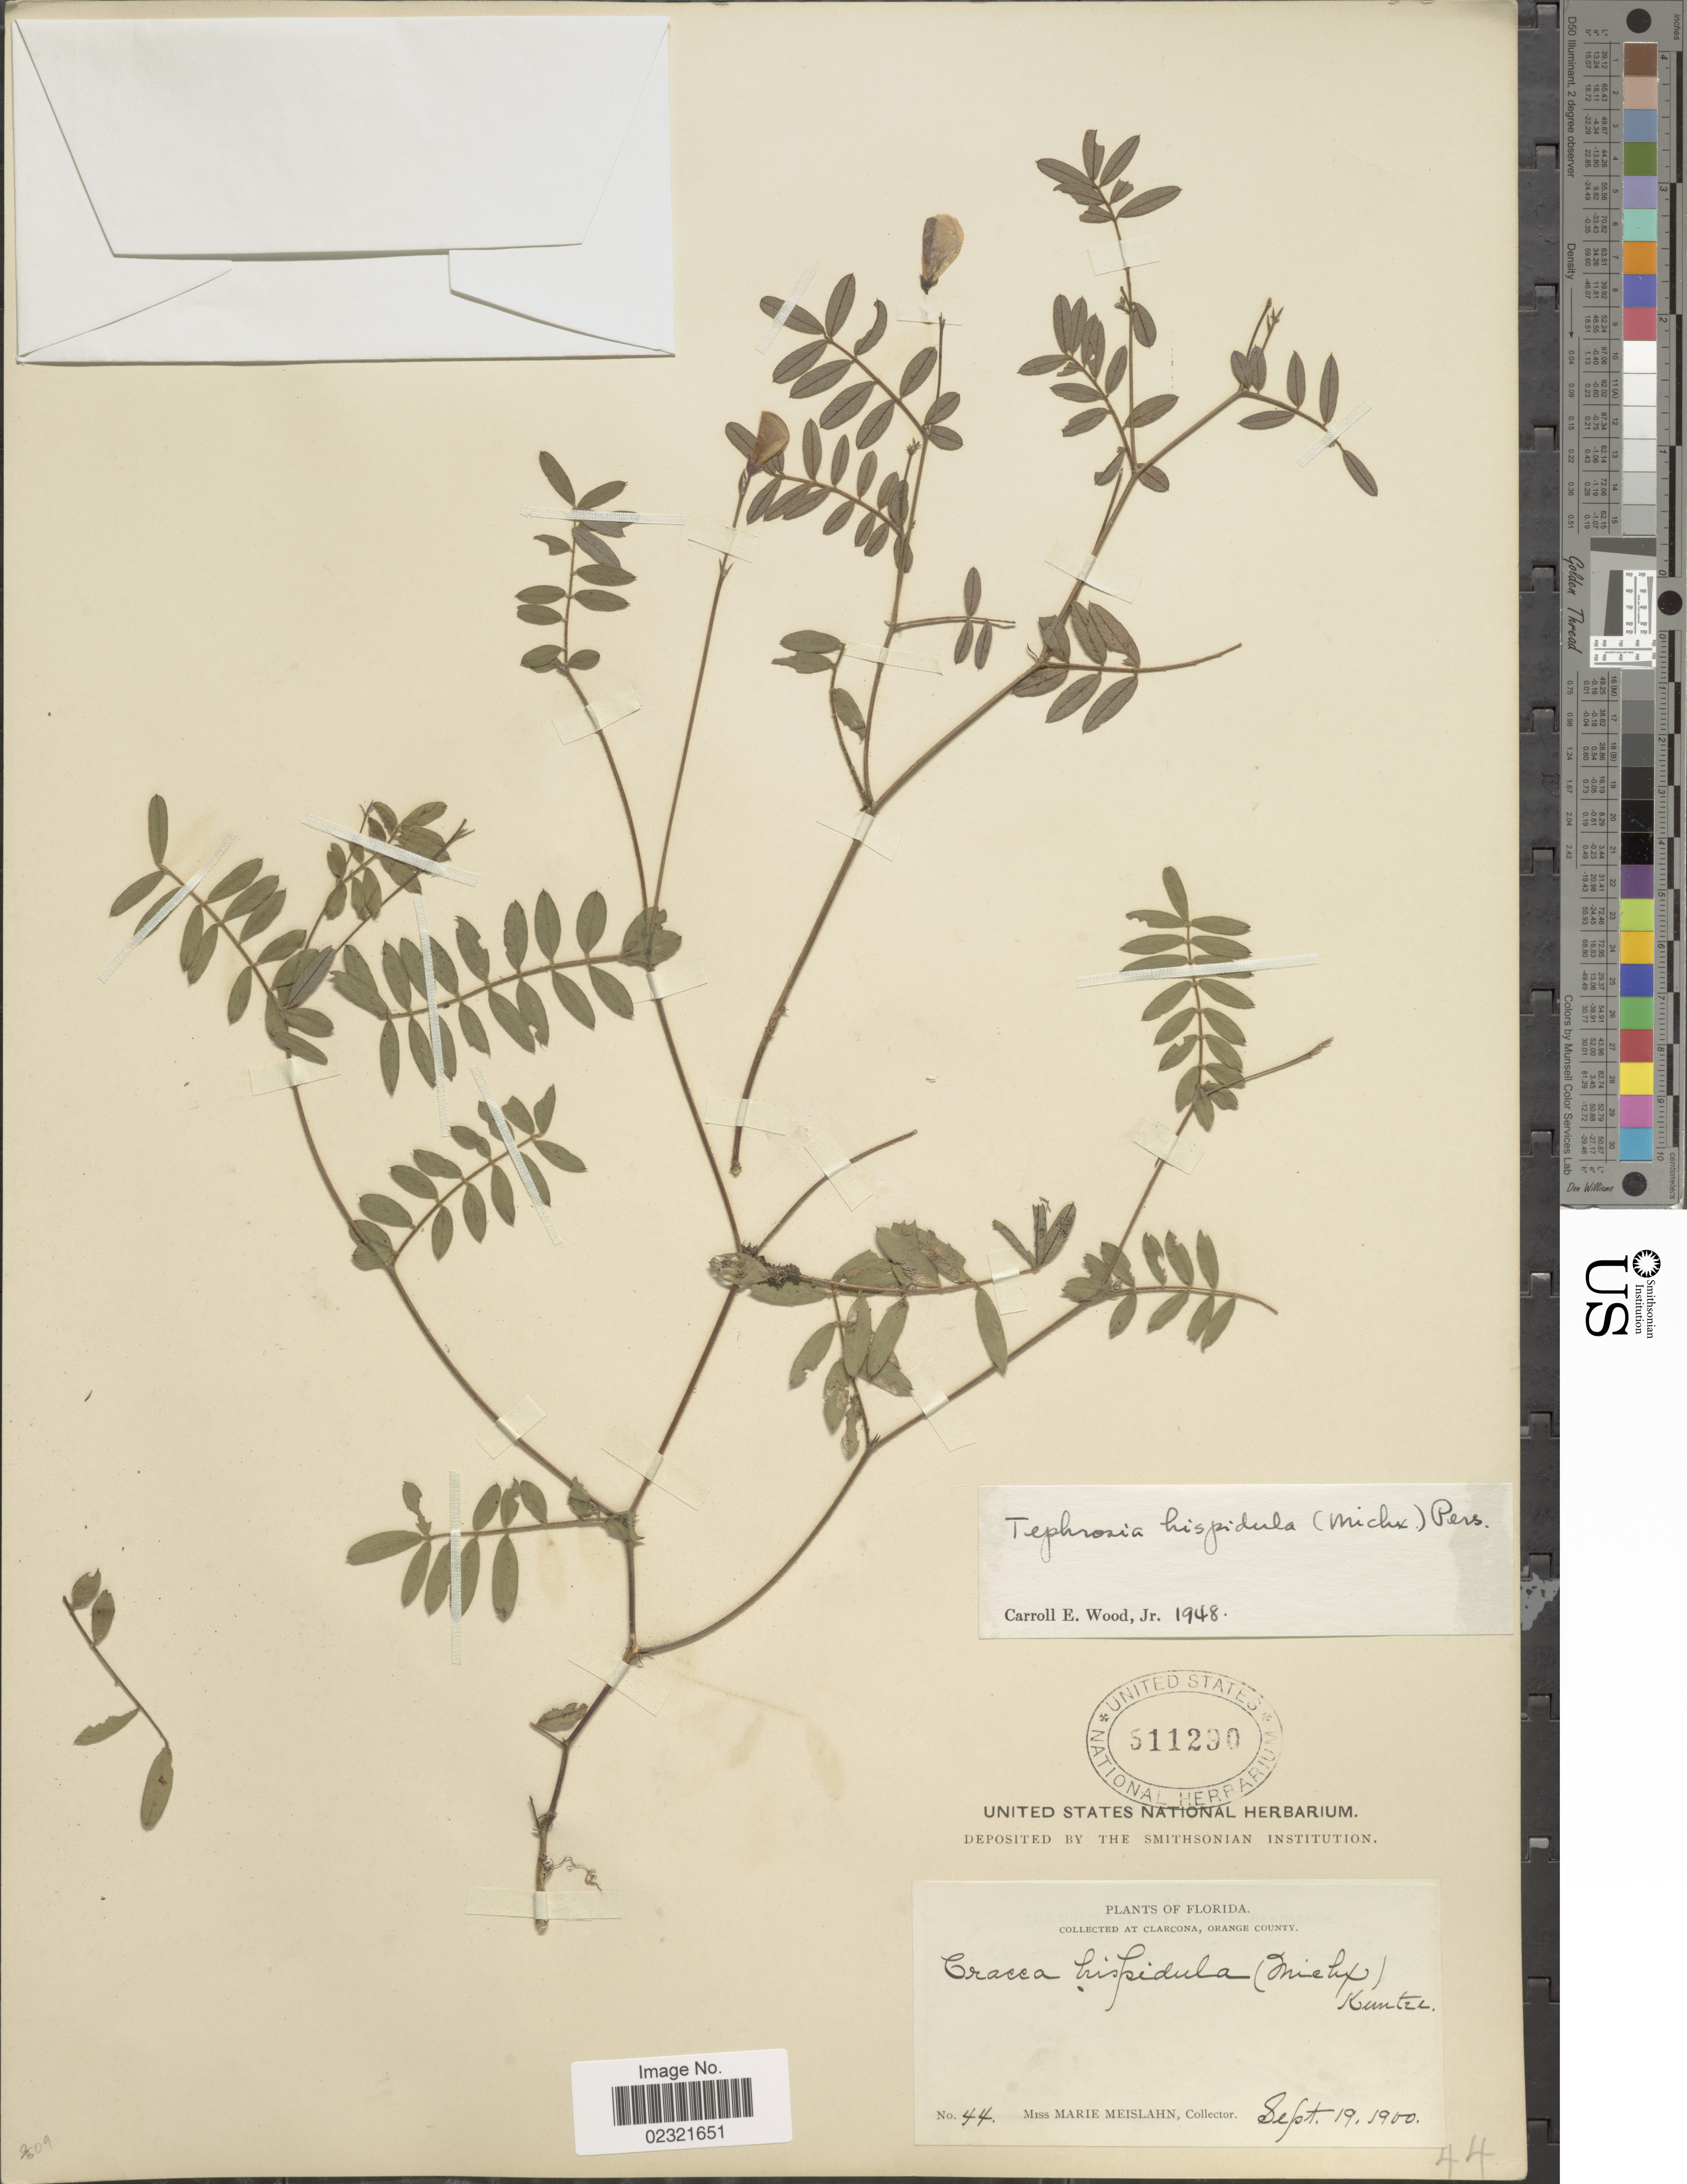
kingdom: Plantae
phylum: Tracheophyta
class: Magnoliopsida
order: Fabales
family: Fabaceae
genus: Tephrosia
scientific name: Tephrosia hispidula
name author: (Michx.) Pers.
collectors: M. Meislahn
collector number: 44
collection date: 1900-09-19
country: United States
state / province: Florida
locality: At Clarcona, Orange County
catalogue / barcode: US 511290